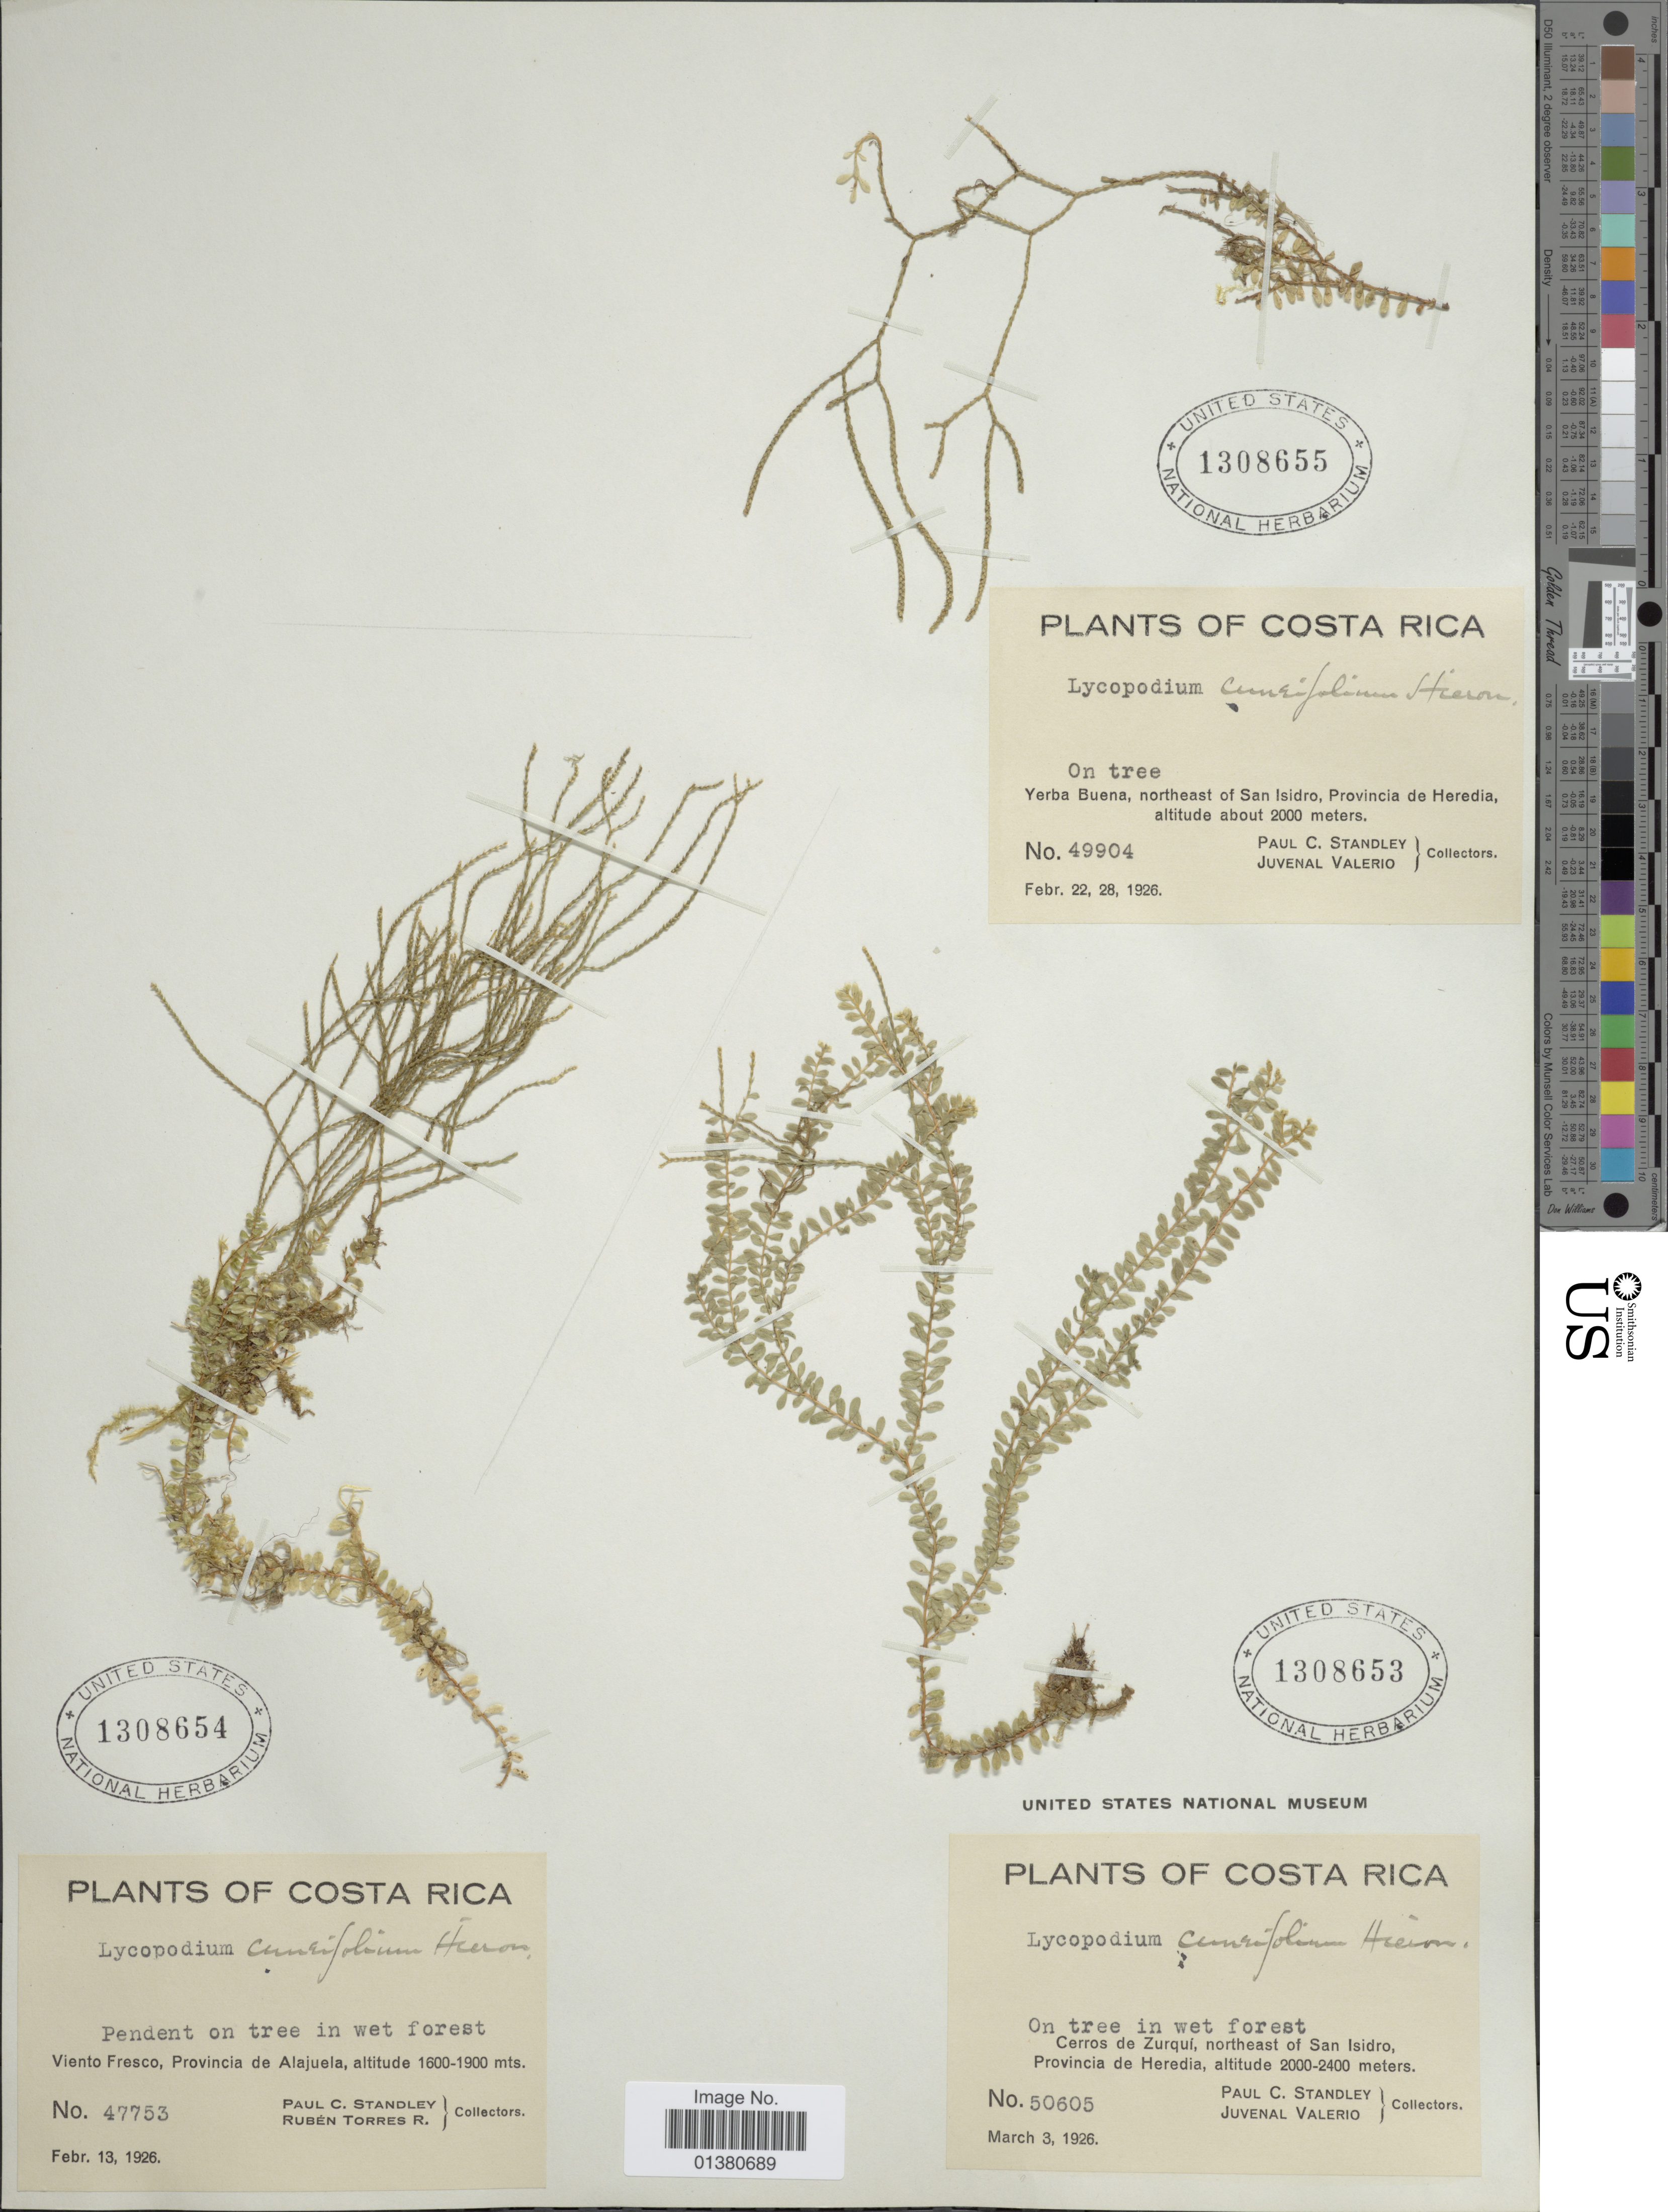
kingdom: Plantae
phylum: Tracheophyta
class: Lycopodiopsida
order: Lycopodiales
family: Lycopodiaceae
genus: Phlegmariurus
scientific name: Phlegmariurus cuneifolius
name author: (Hieron.) B. Øllg.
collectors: P. C. Standley & R. Torres Rojas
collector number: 47753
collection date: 1926-02-13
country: Costa Rica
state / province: Alajuela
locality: Viento Fresco, Provincia de Alajuela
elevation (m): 1600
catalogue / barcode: US 1308654